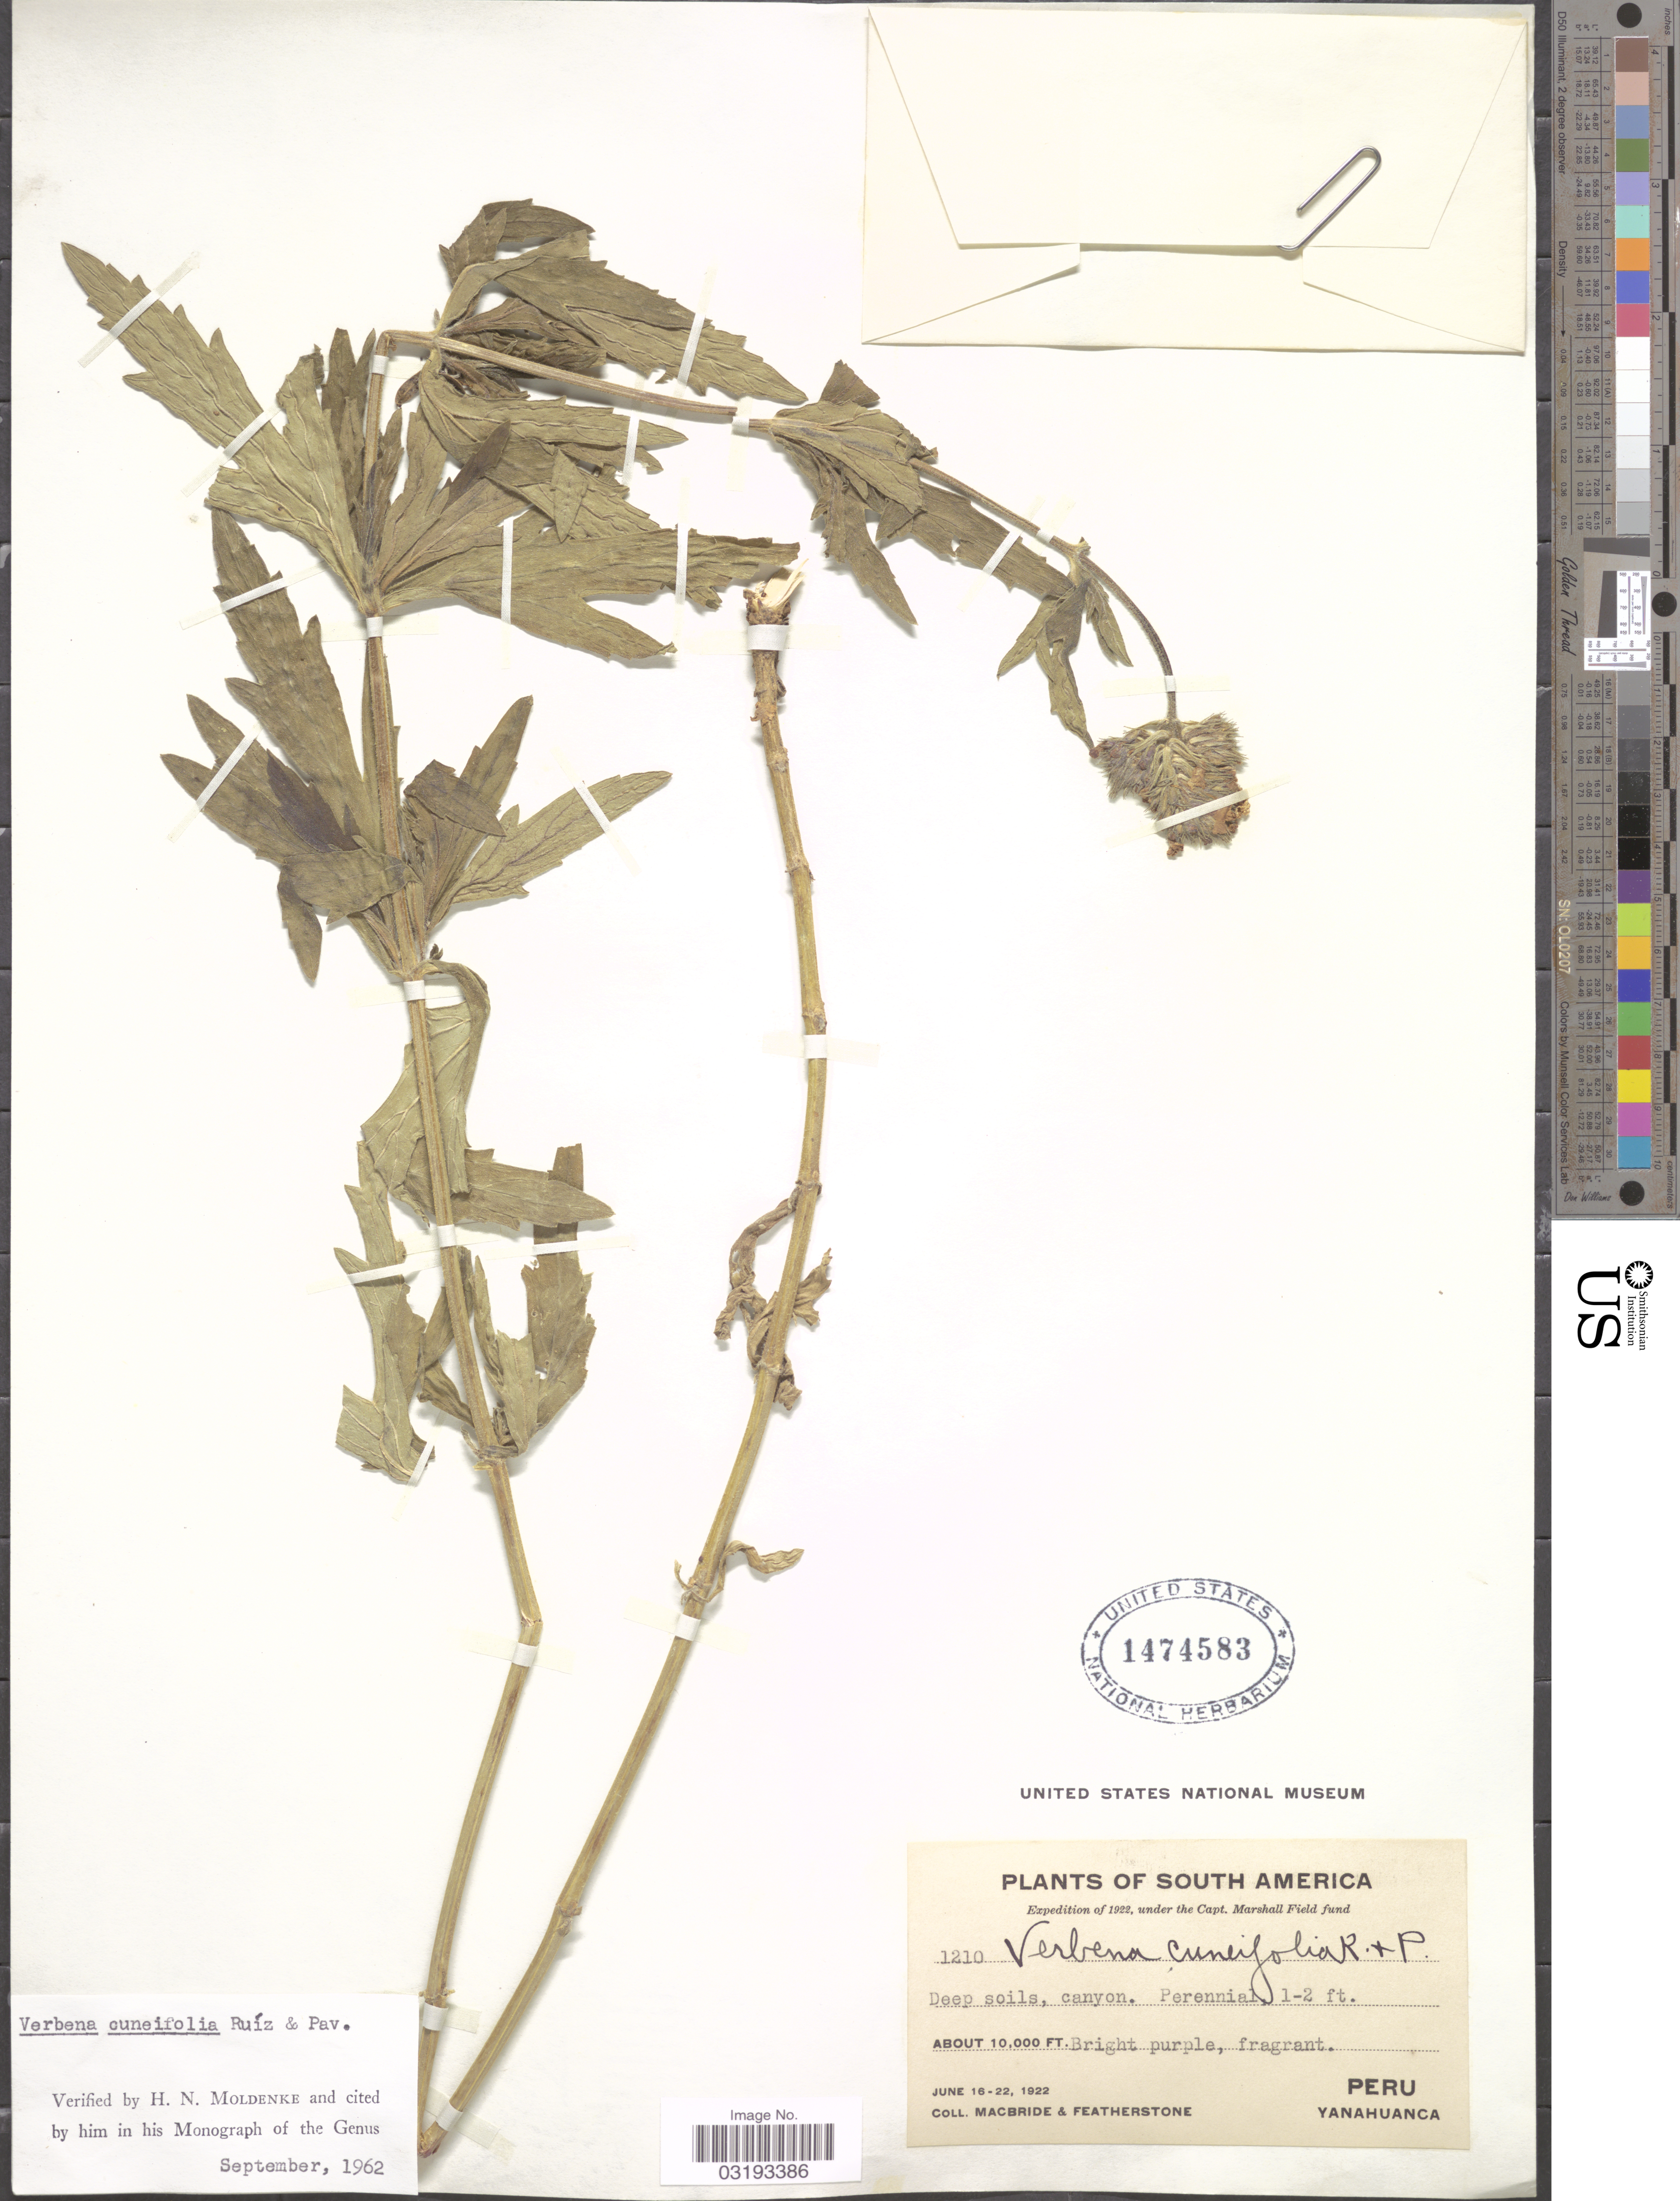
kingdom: Plantae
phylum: Tracheophyta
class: Magnoliopsida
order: Lamiales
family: Verbenaceae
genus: Verbena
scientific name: Verbena cuneifolia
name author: Ruiz & Pav.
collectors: Macbride, -- & -. Featherstone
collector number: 1210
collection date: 1922-06-16/1922-06-22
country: Peru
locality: Yanahuanca.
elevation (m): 3048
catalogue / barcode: US 1474583